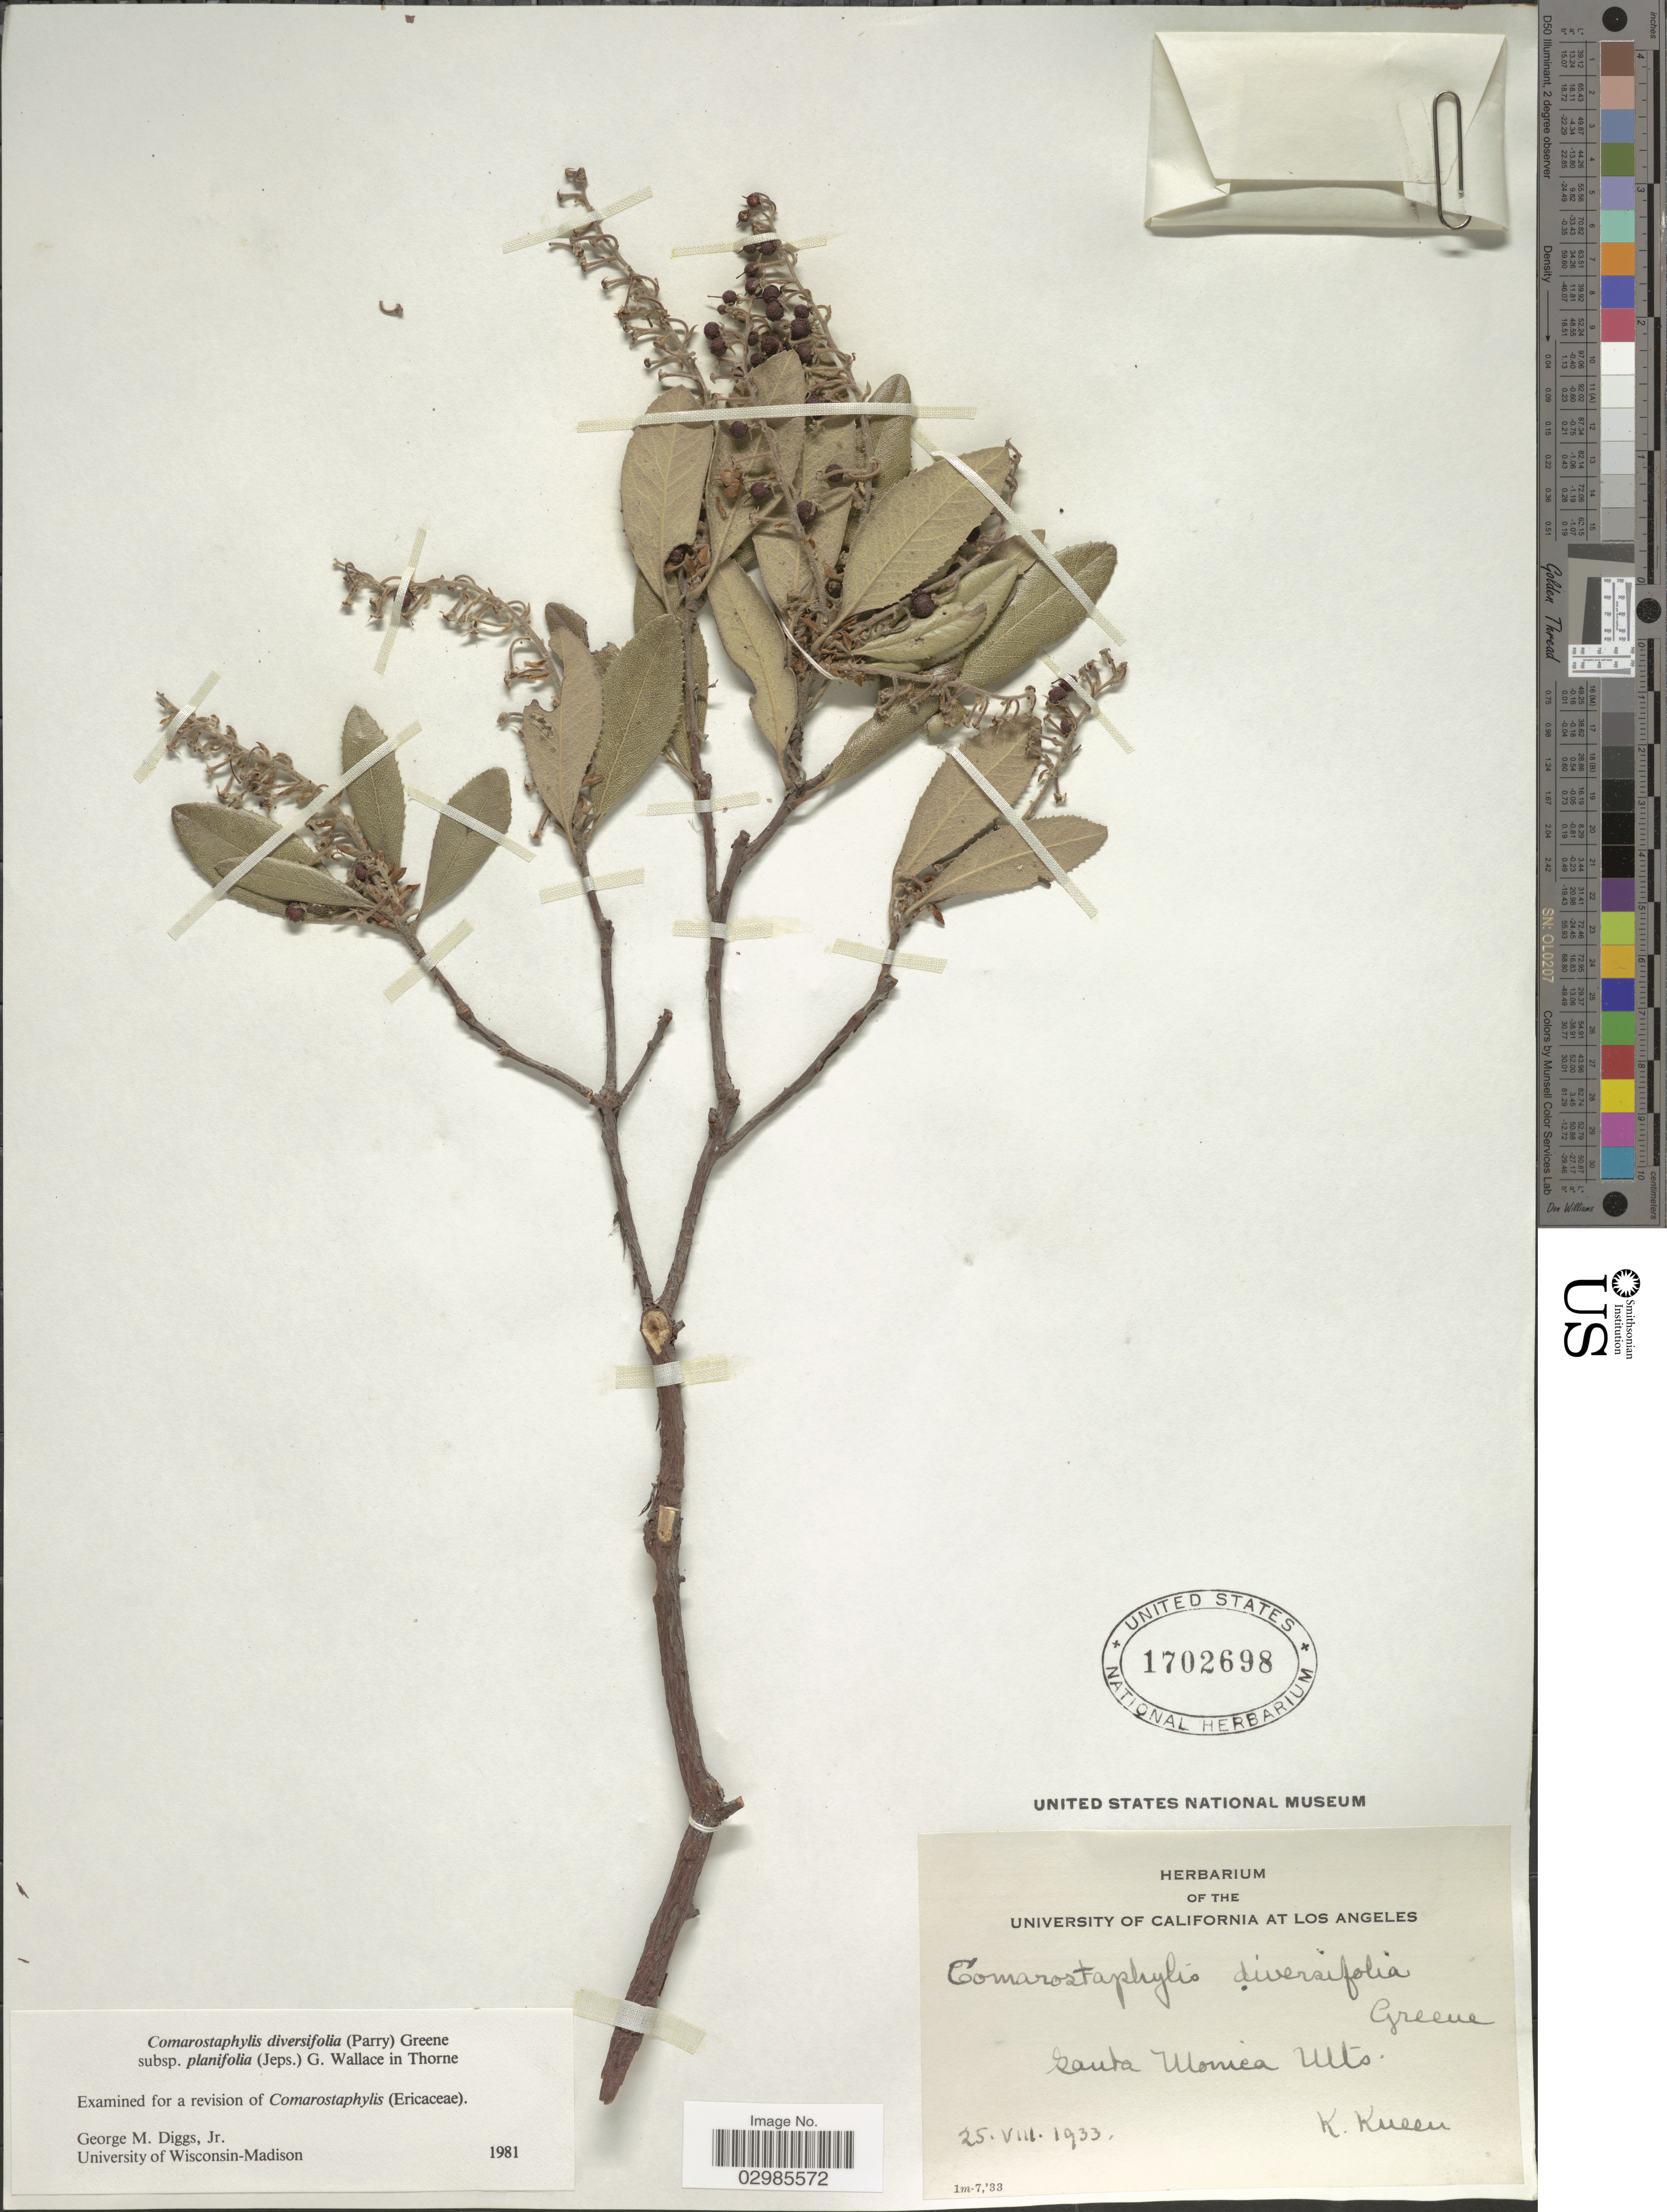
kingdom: Plantae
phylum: Tracheophyta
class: Magnoliopsida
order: Ericales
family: Ericaceae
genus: Comarostaphylis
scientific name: Comarostaphylis diversifolia subsp. planifolia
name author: (Jeps.) G.D. Wallace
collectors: K. Kneen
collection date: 1933-08-25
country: United States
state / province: California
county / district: Los Angeles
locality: Santa Monica Mts.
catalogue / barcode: US 1702698